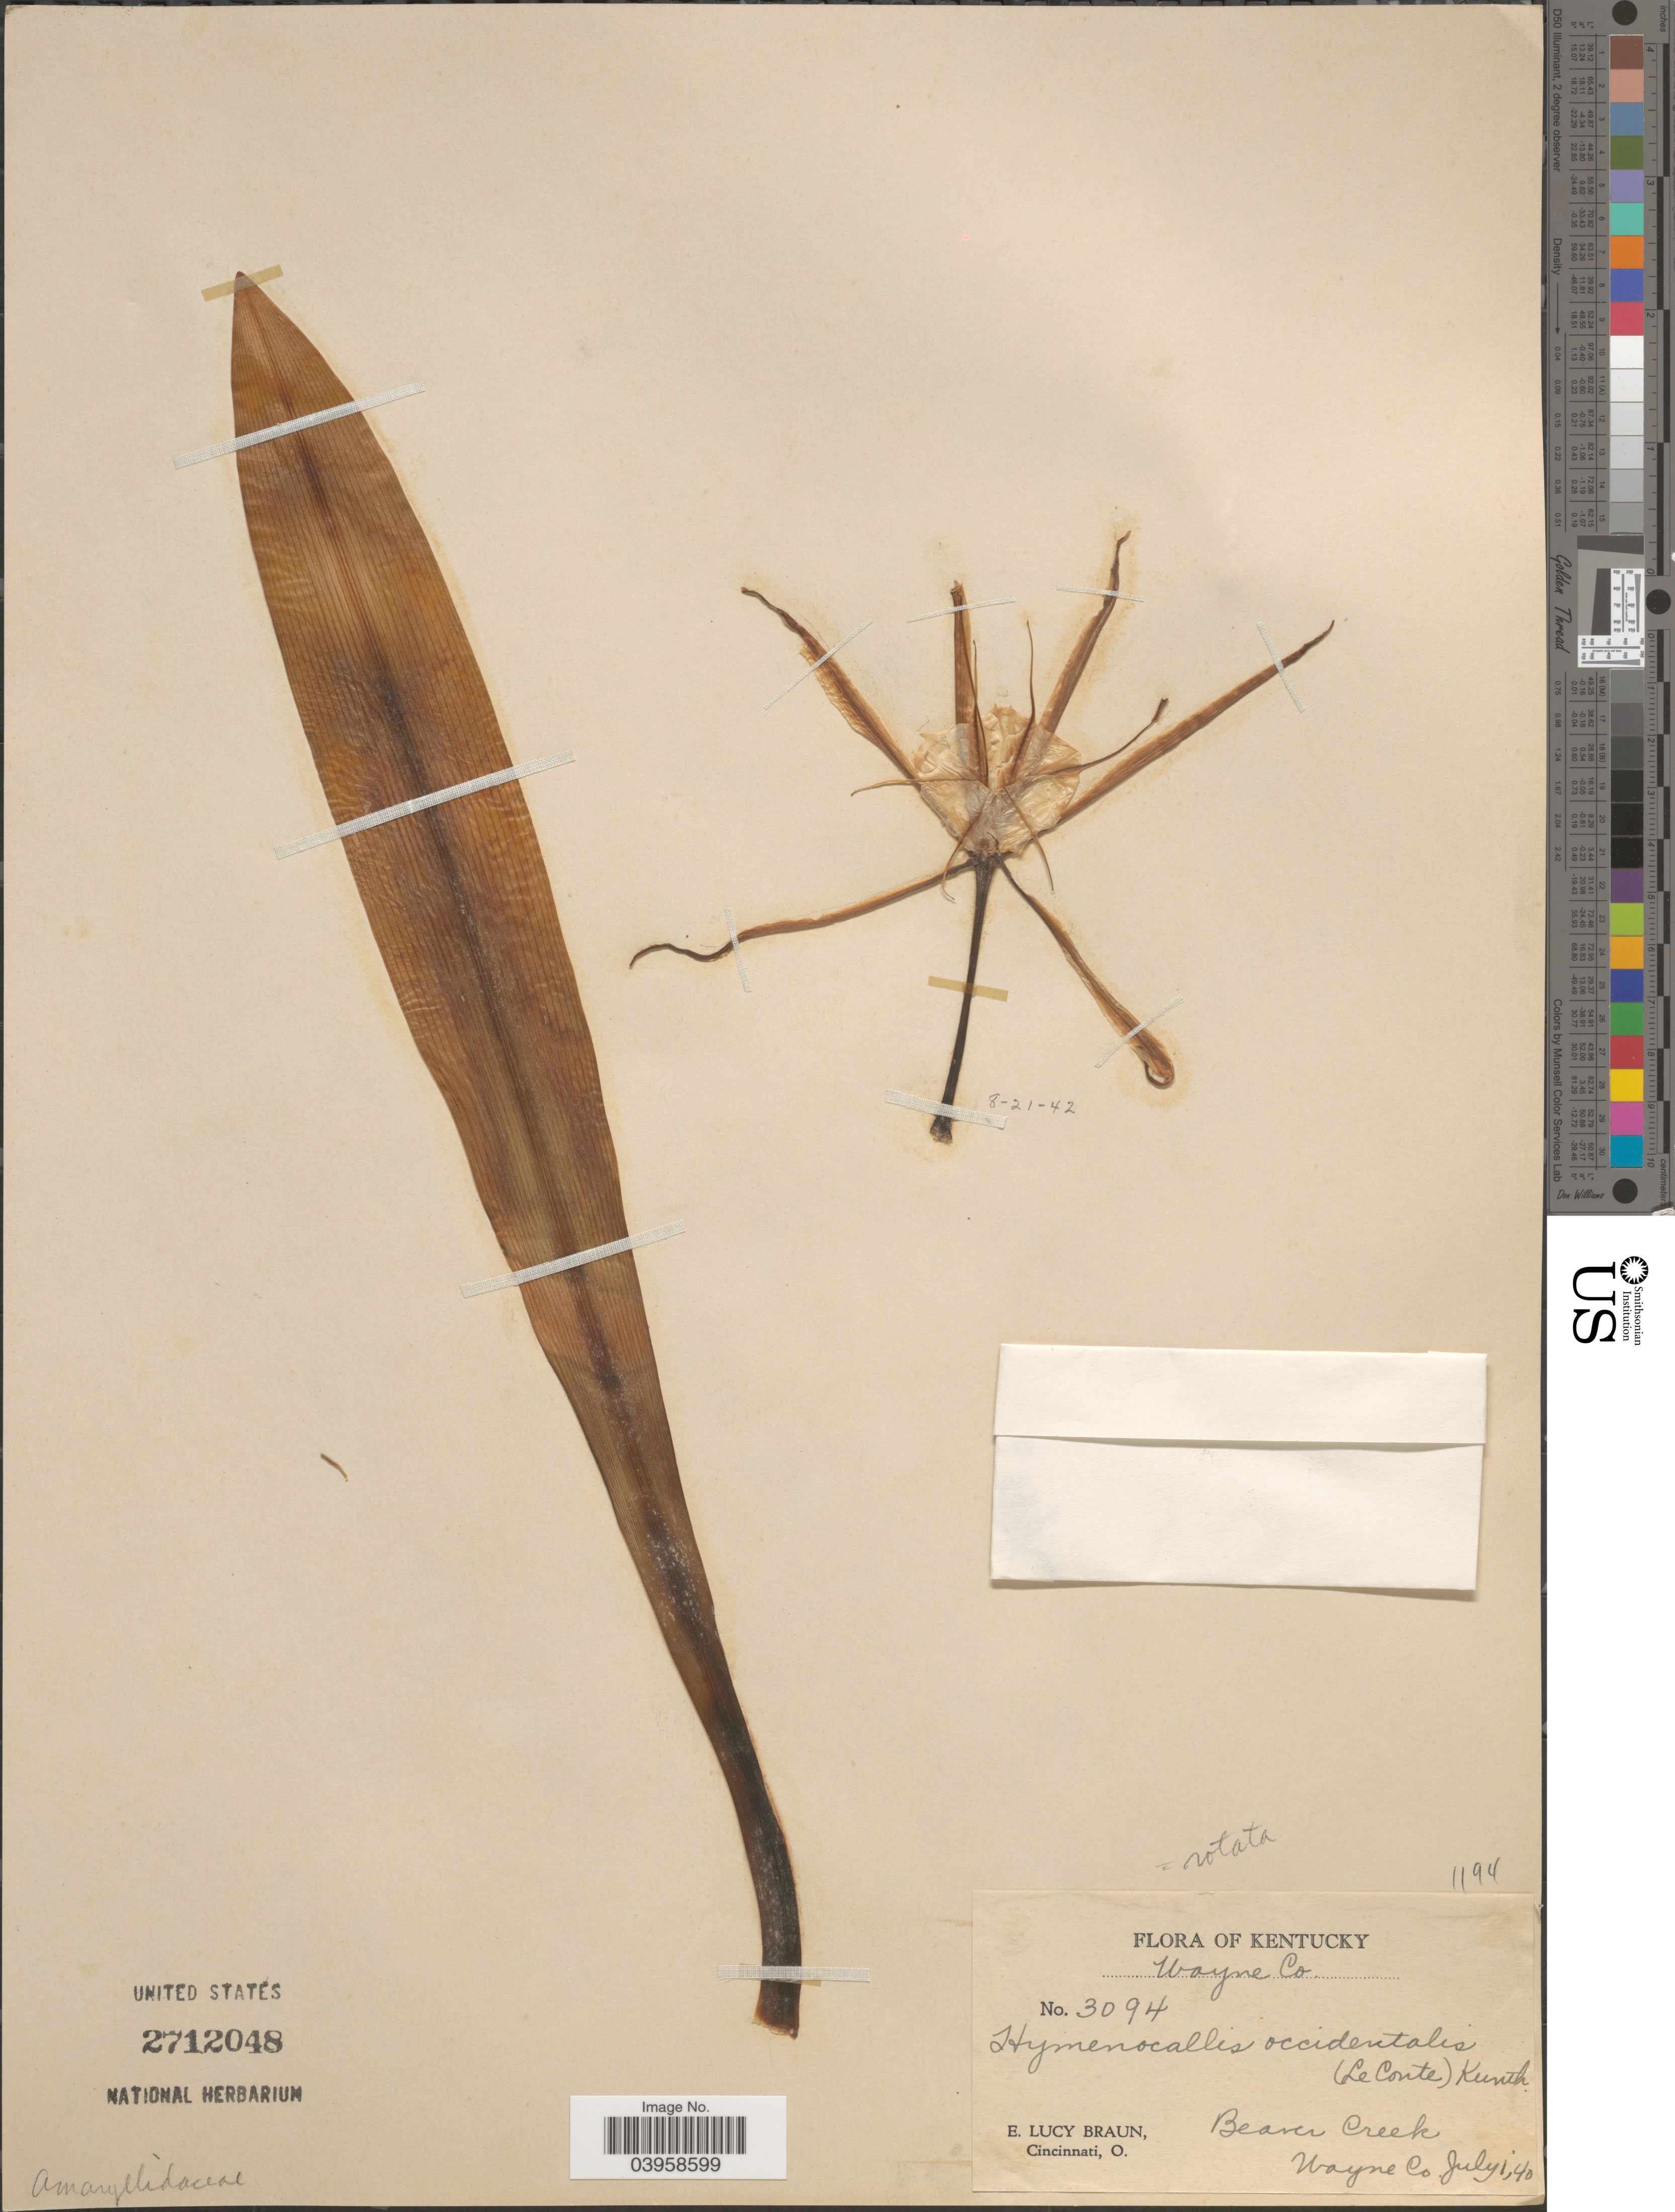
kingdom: Plantae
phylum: Tracheophyta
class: Liliopsida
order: Asparagales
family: Amaryllidaceae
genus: Hymenocallis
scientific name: Hymenocallis rotata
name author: (Ker Gawl.) Herb.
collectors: E. L. Braun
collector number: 3094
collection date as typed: Transcribed d/m/y: 1/7/40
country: United States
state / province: Kentucky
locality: Wayne Co. Beaver Creek.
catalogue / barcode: US 2712048